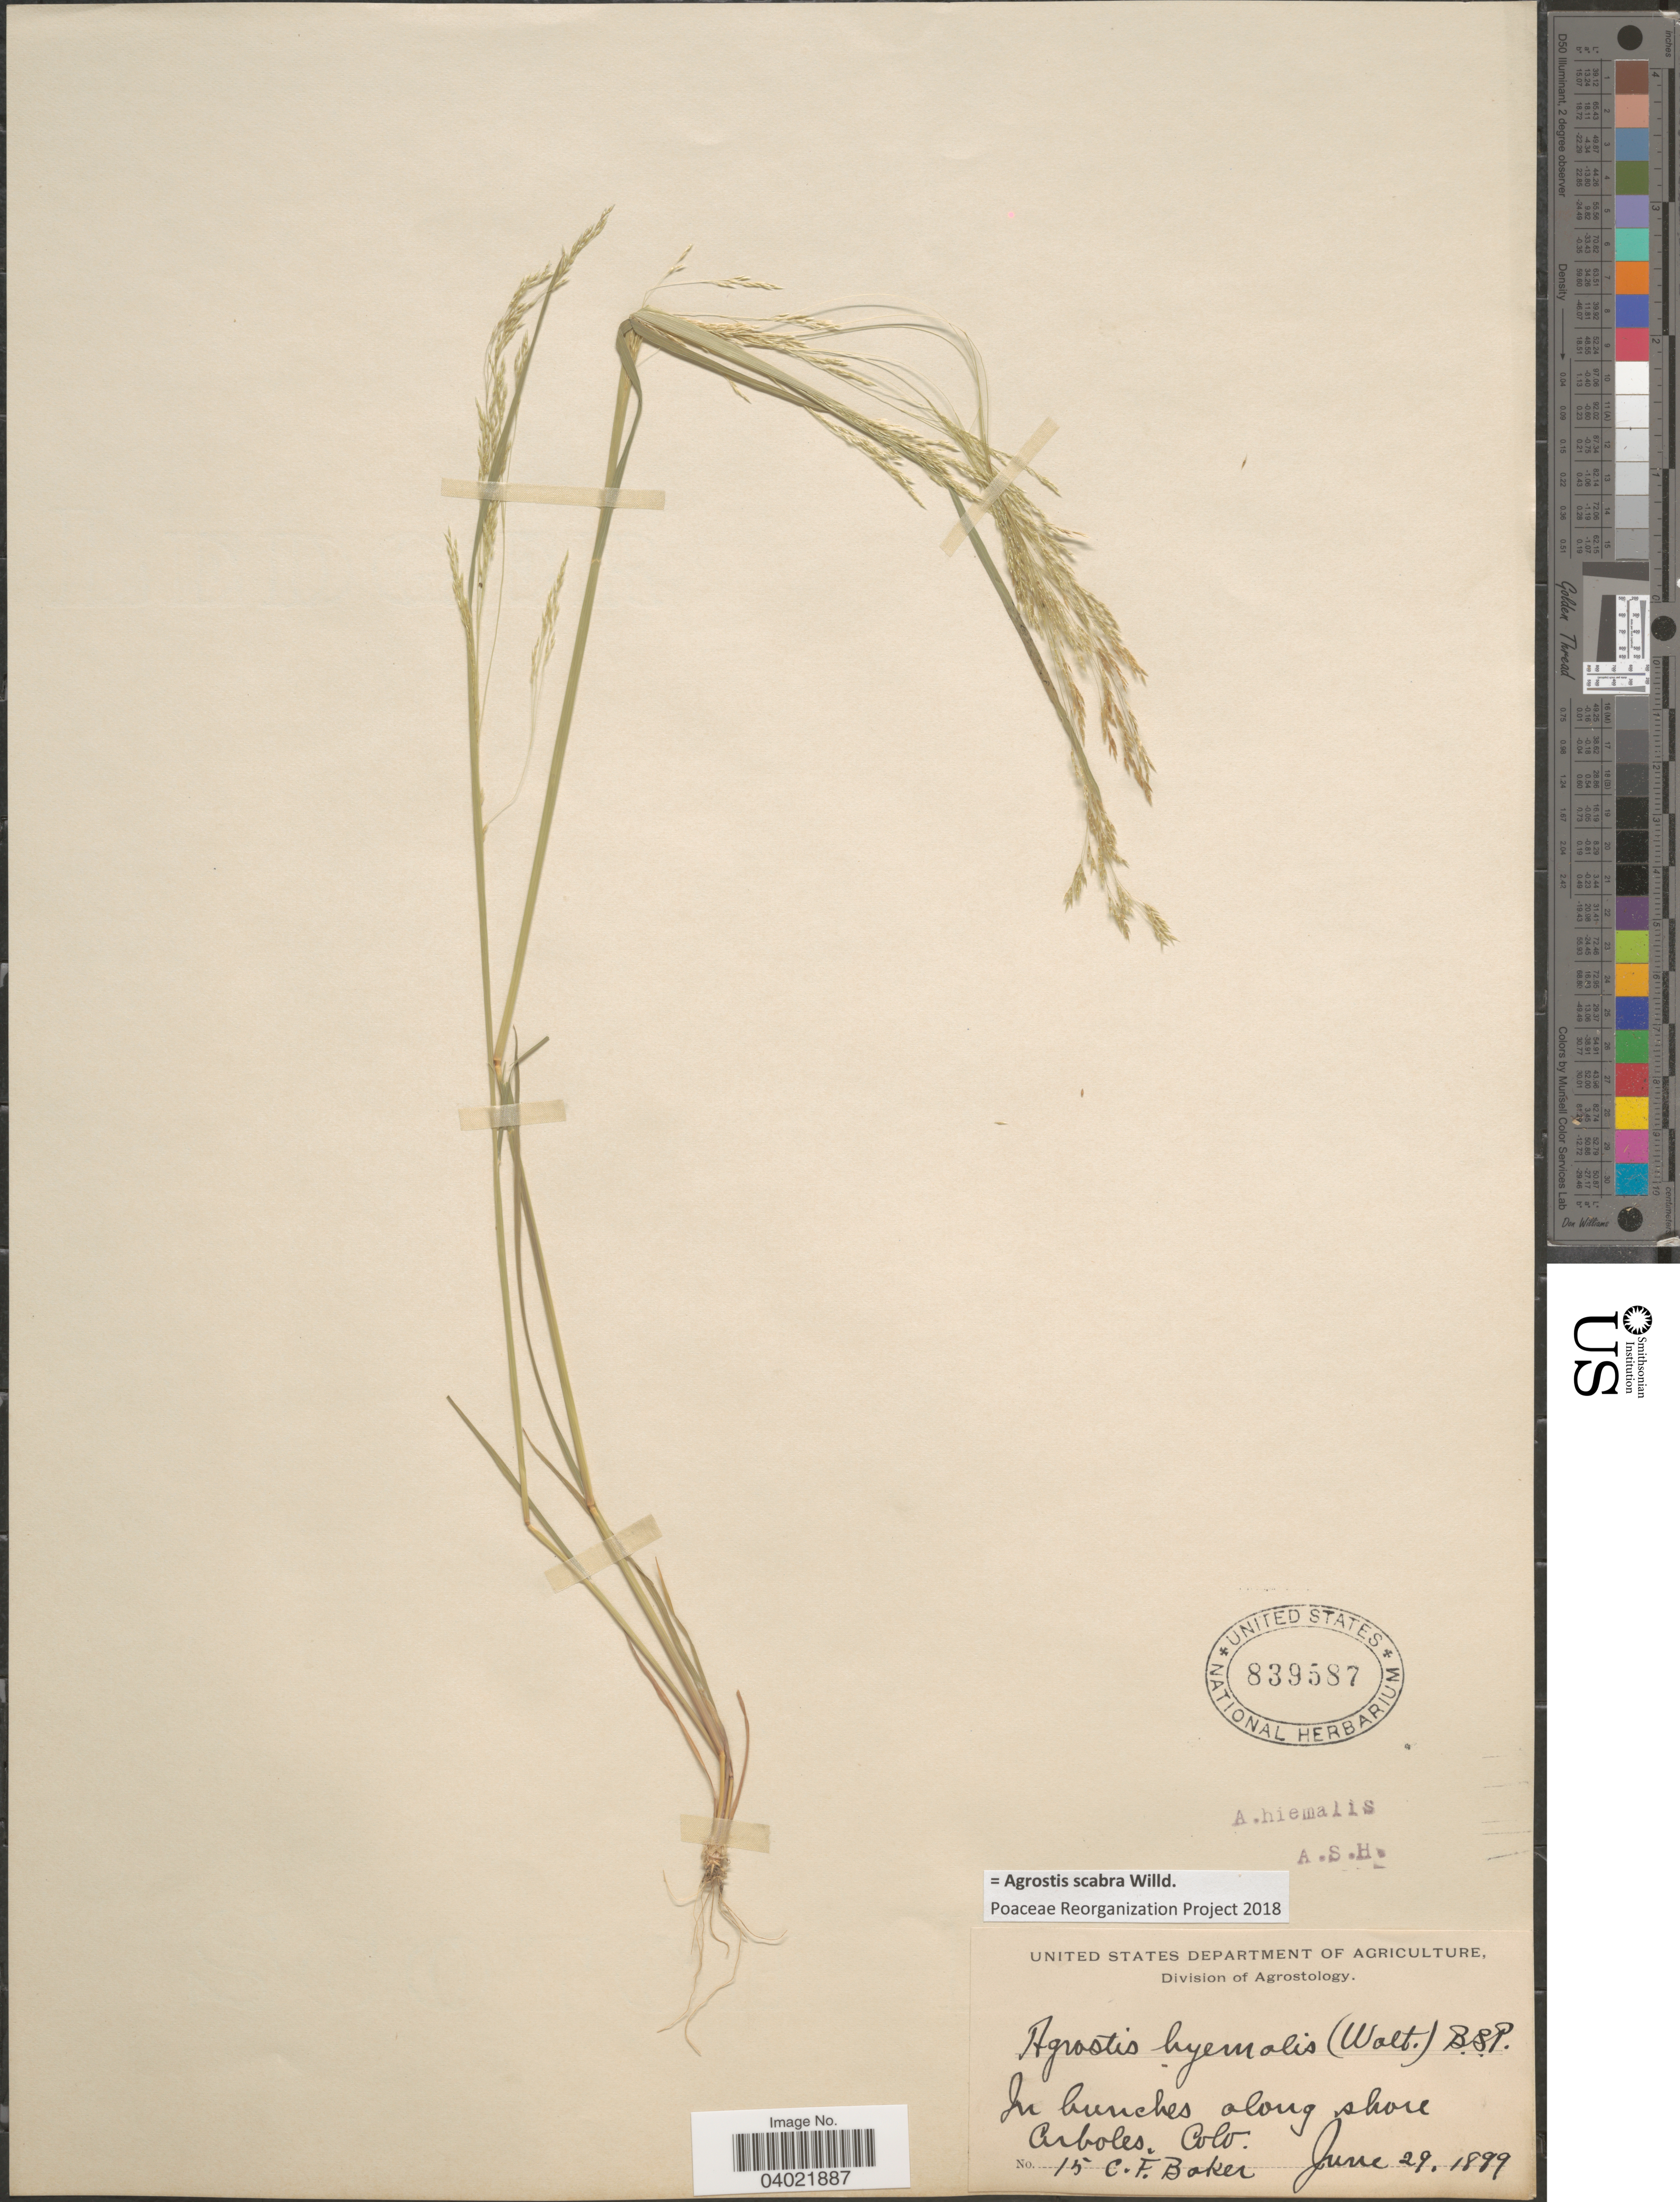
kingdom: Plantae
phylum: Tracheophyta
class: Liliopsida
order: Poales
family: Poaceae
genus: Agrostis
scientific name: Agrostis scabra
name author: Willd.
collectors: C. F. Baker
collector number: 15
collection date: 1899-06-29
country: United States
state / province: Colorado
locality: Along shore. Arboles.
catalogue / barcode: US 839587